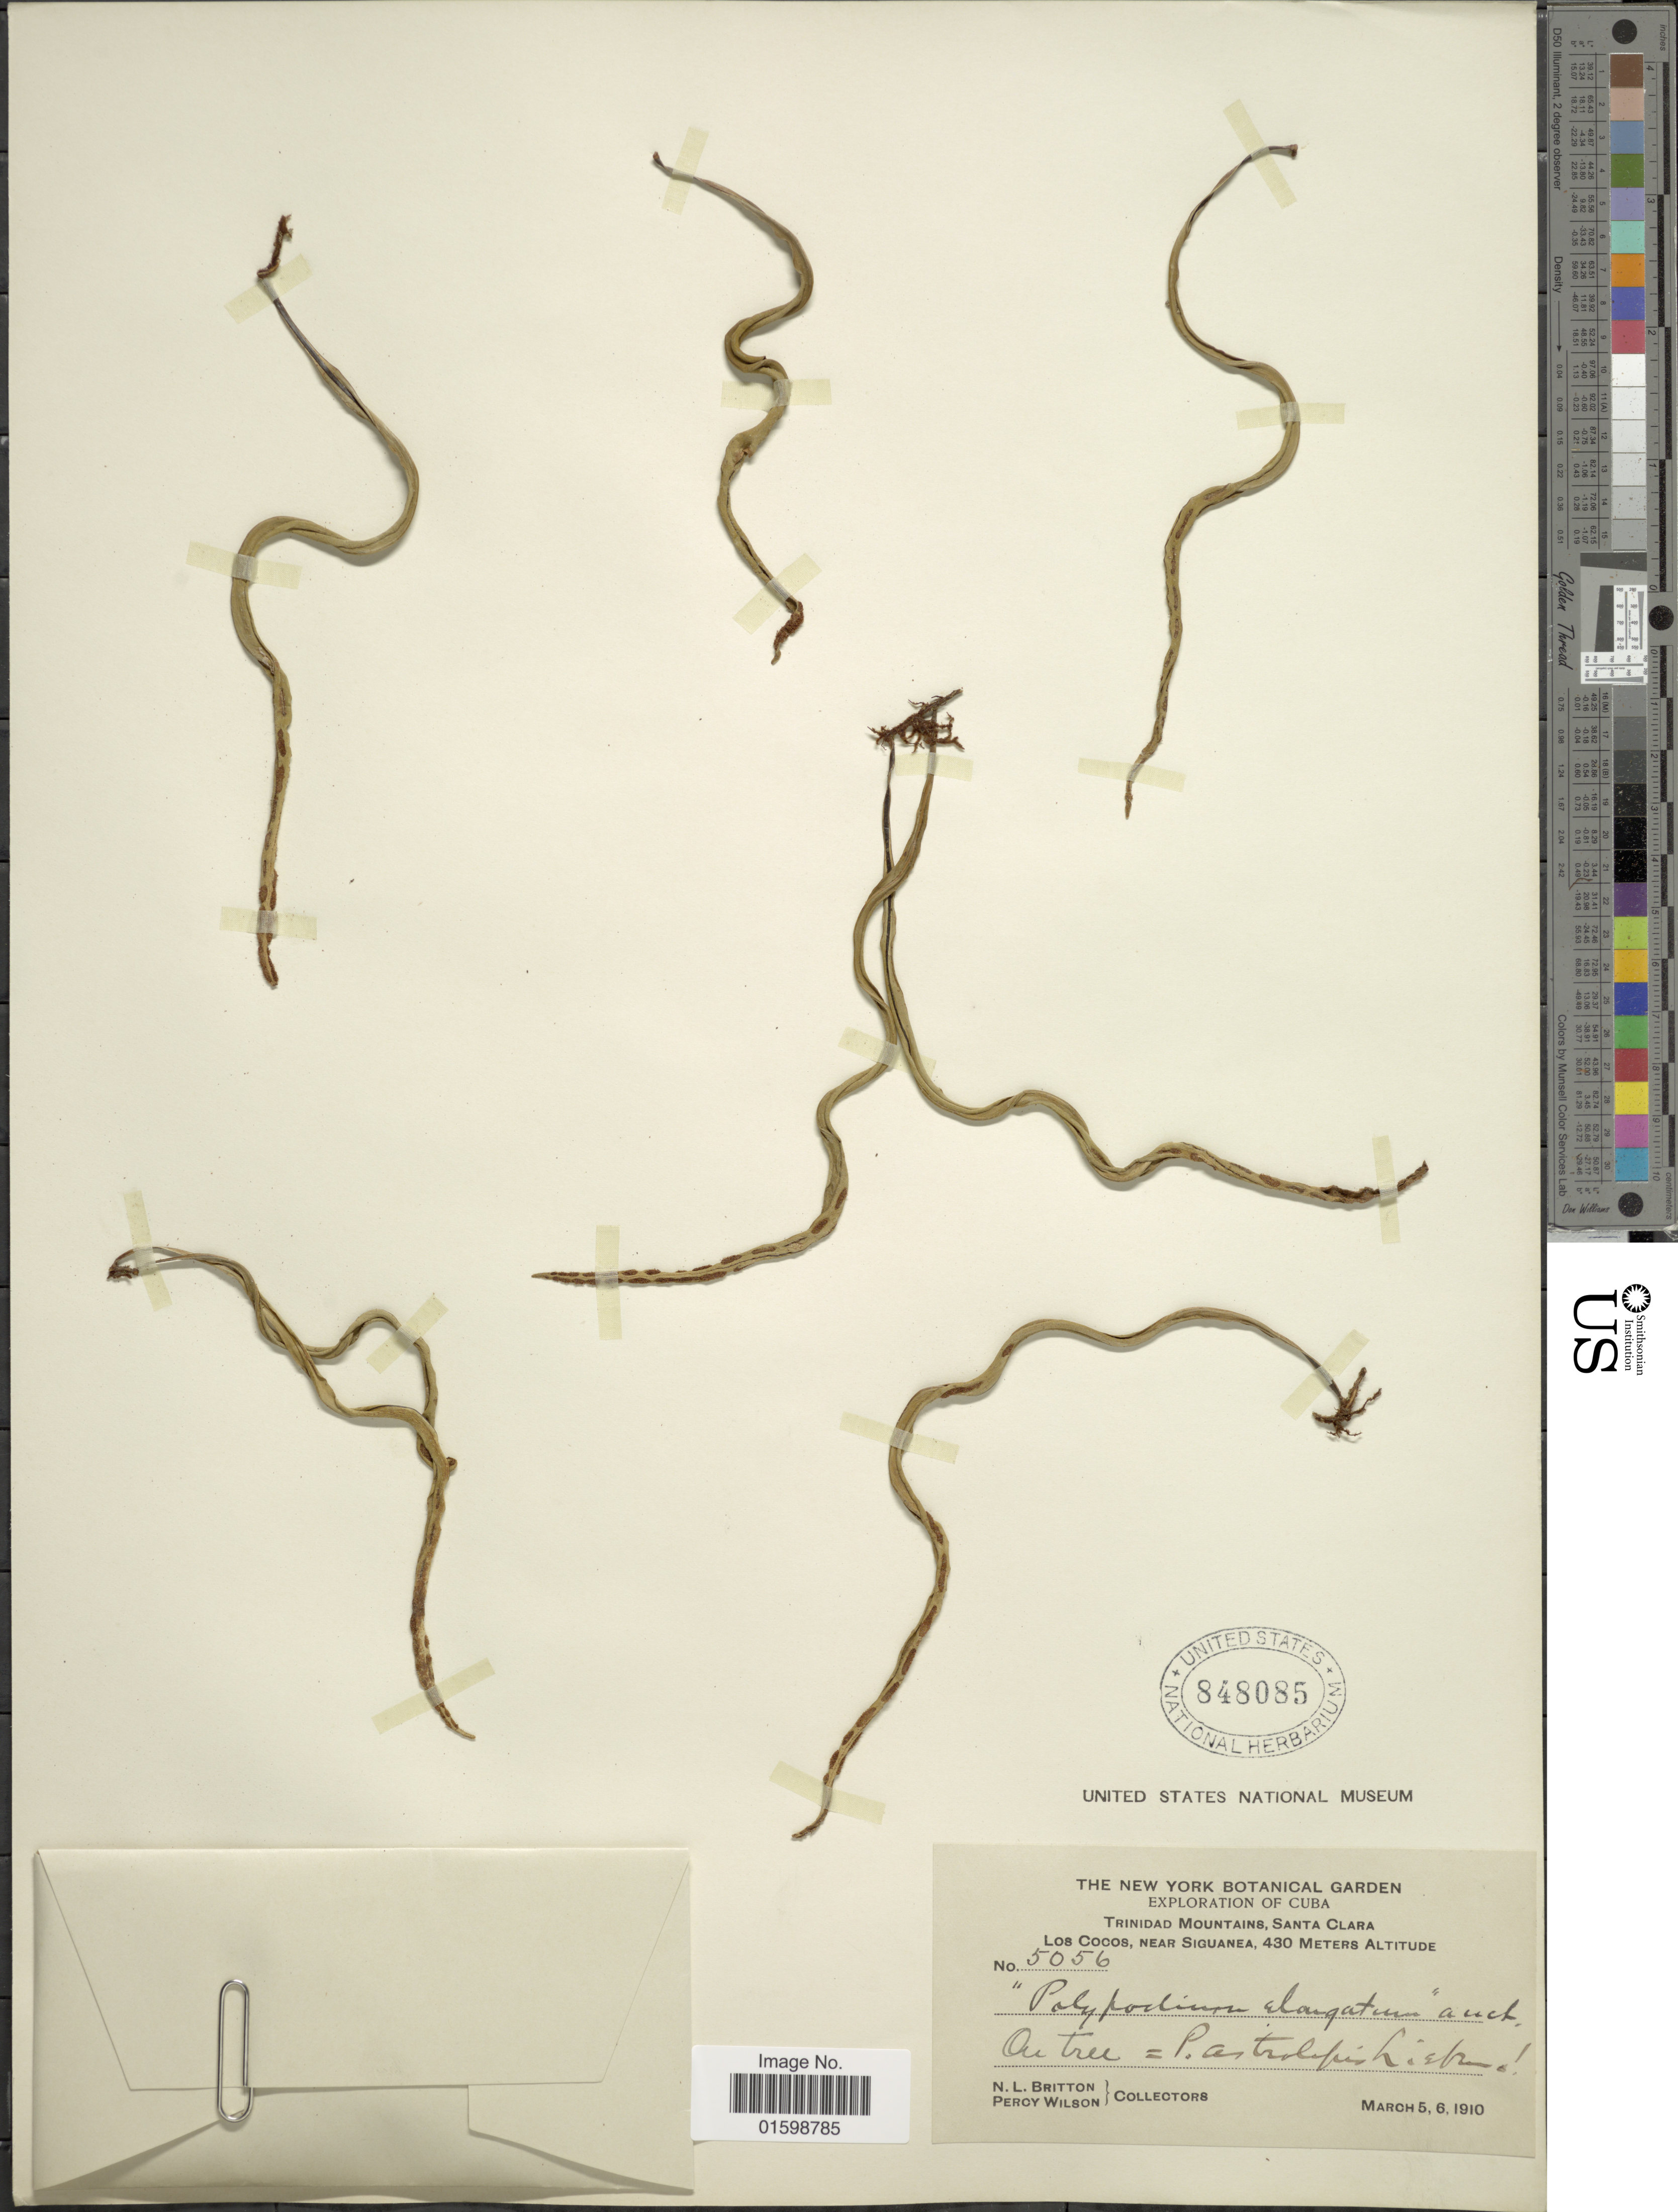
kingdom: Plantae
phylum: Tracheophyta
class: Polypodiopsida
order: Polypodiales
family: Polypodiaceae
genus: Pleopeltis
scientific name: Pleopeltis astrolepis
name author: (Liebm.) E. Fourn.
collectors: N. Britton & P. Wilson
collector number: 5056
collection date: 1910-03-05/1910-03-06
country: Cuba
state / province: Las Villas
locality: Trinidad Mountains,Santa Clara, Los Cocos, Near Siquanea, on tree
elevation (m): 430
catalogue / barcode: US 848085